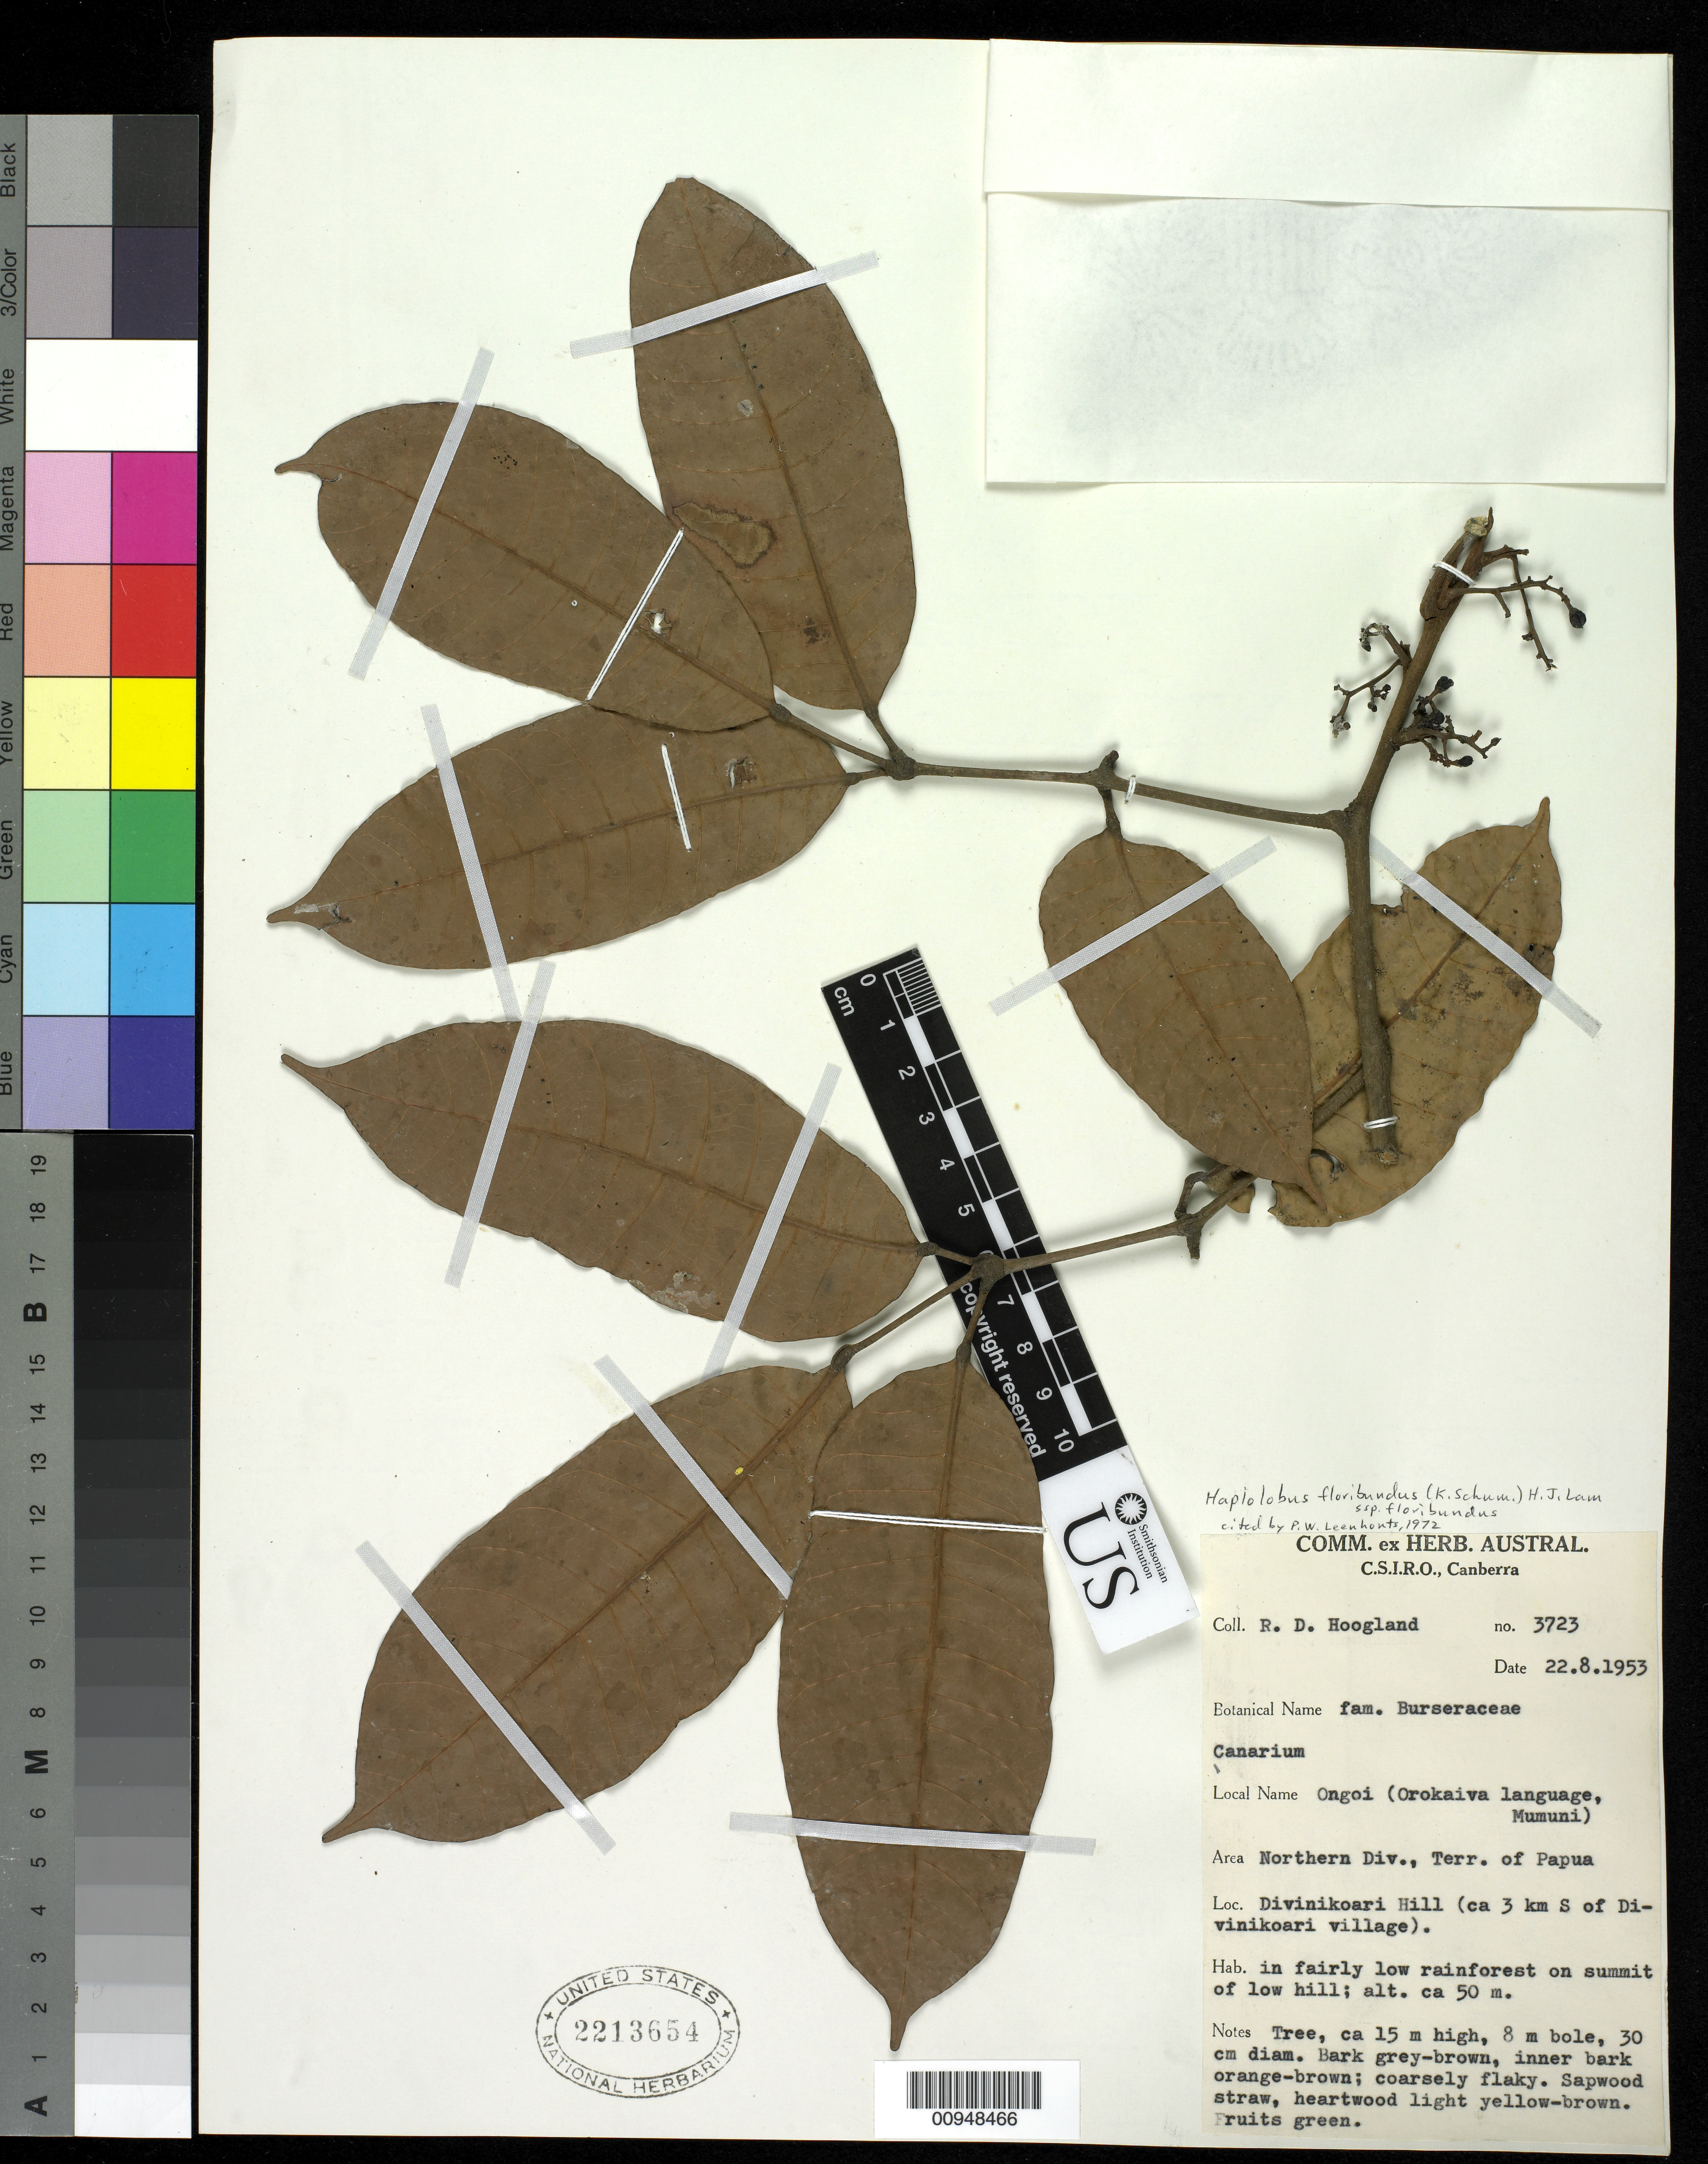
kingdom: Plantae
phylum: Tracheophyta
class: Magnoliopsida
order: Sapindales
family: Burseraceae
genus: Haplolobus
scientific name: Haplolobus floribundus subsp. floribundus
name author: (K. Schum.) H.J. Lam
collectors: R. D. Hoogland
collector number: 3723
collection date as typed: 22 Aug 1953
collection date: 1953-08-22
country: Papua New Guinea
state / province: Northern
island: New Guinea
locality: Divinikoari Hill (ca 3 km S of Divinikoari village)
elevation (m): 50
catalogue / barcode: US 2213654